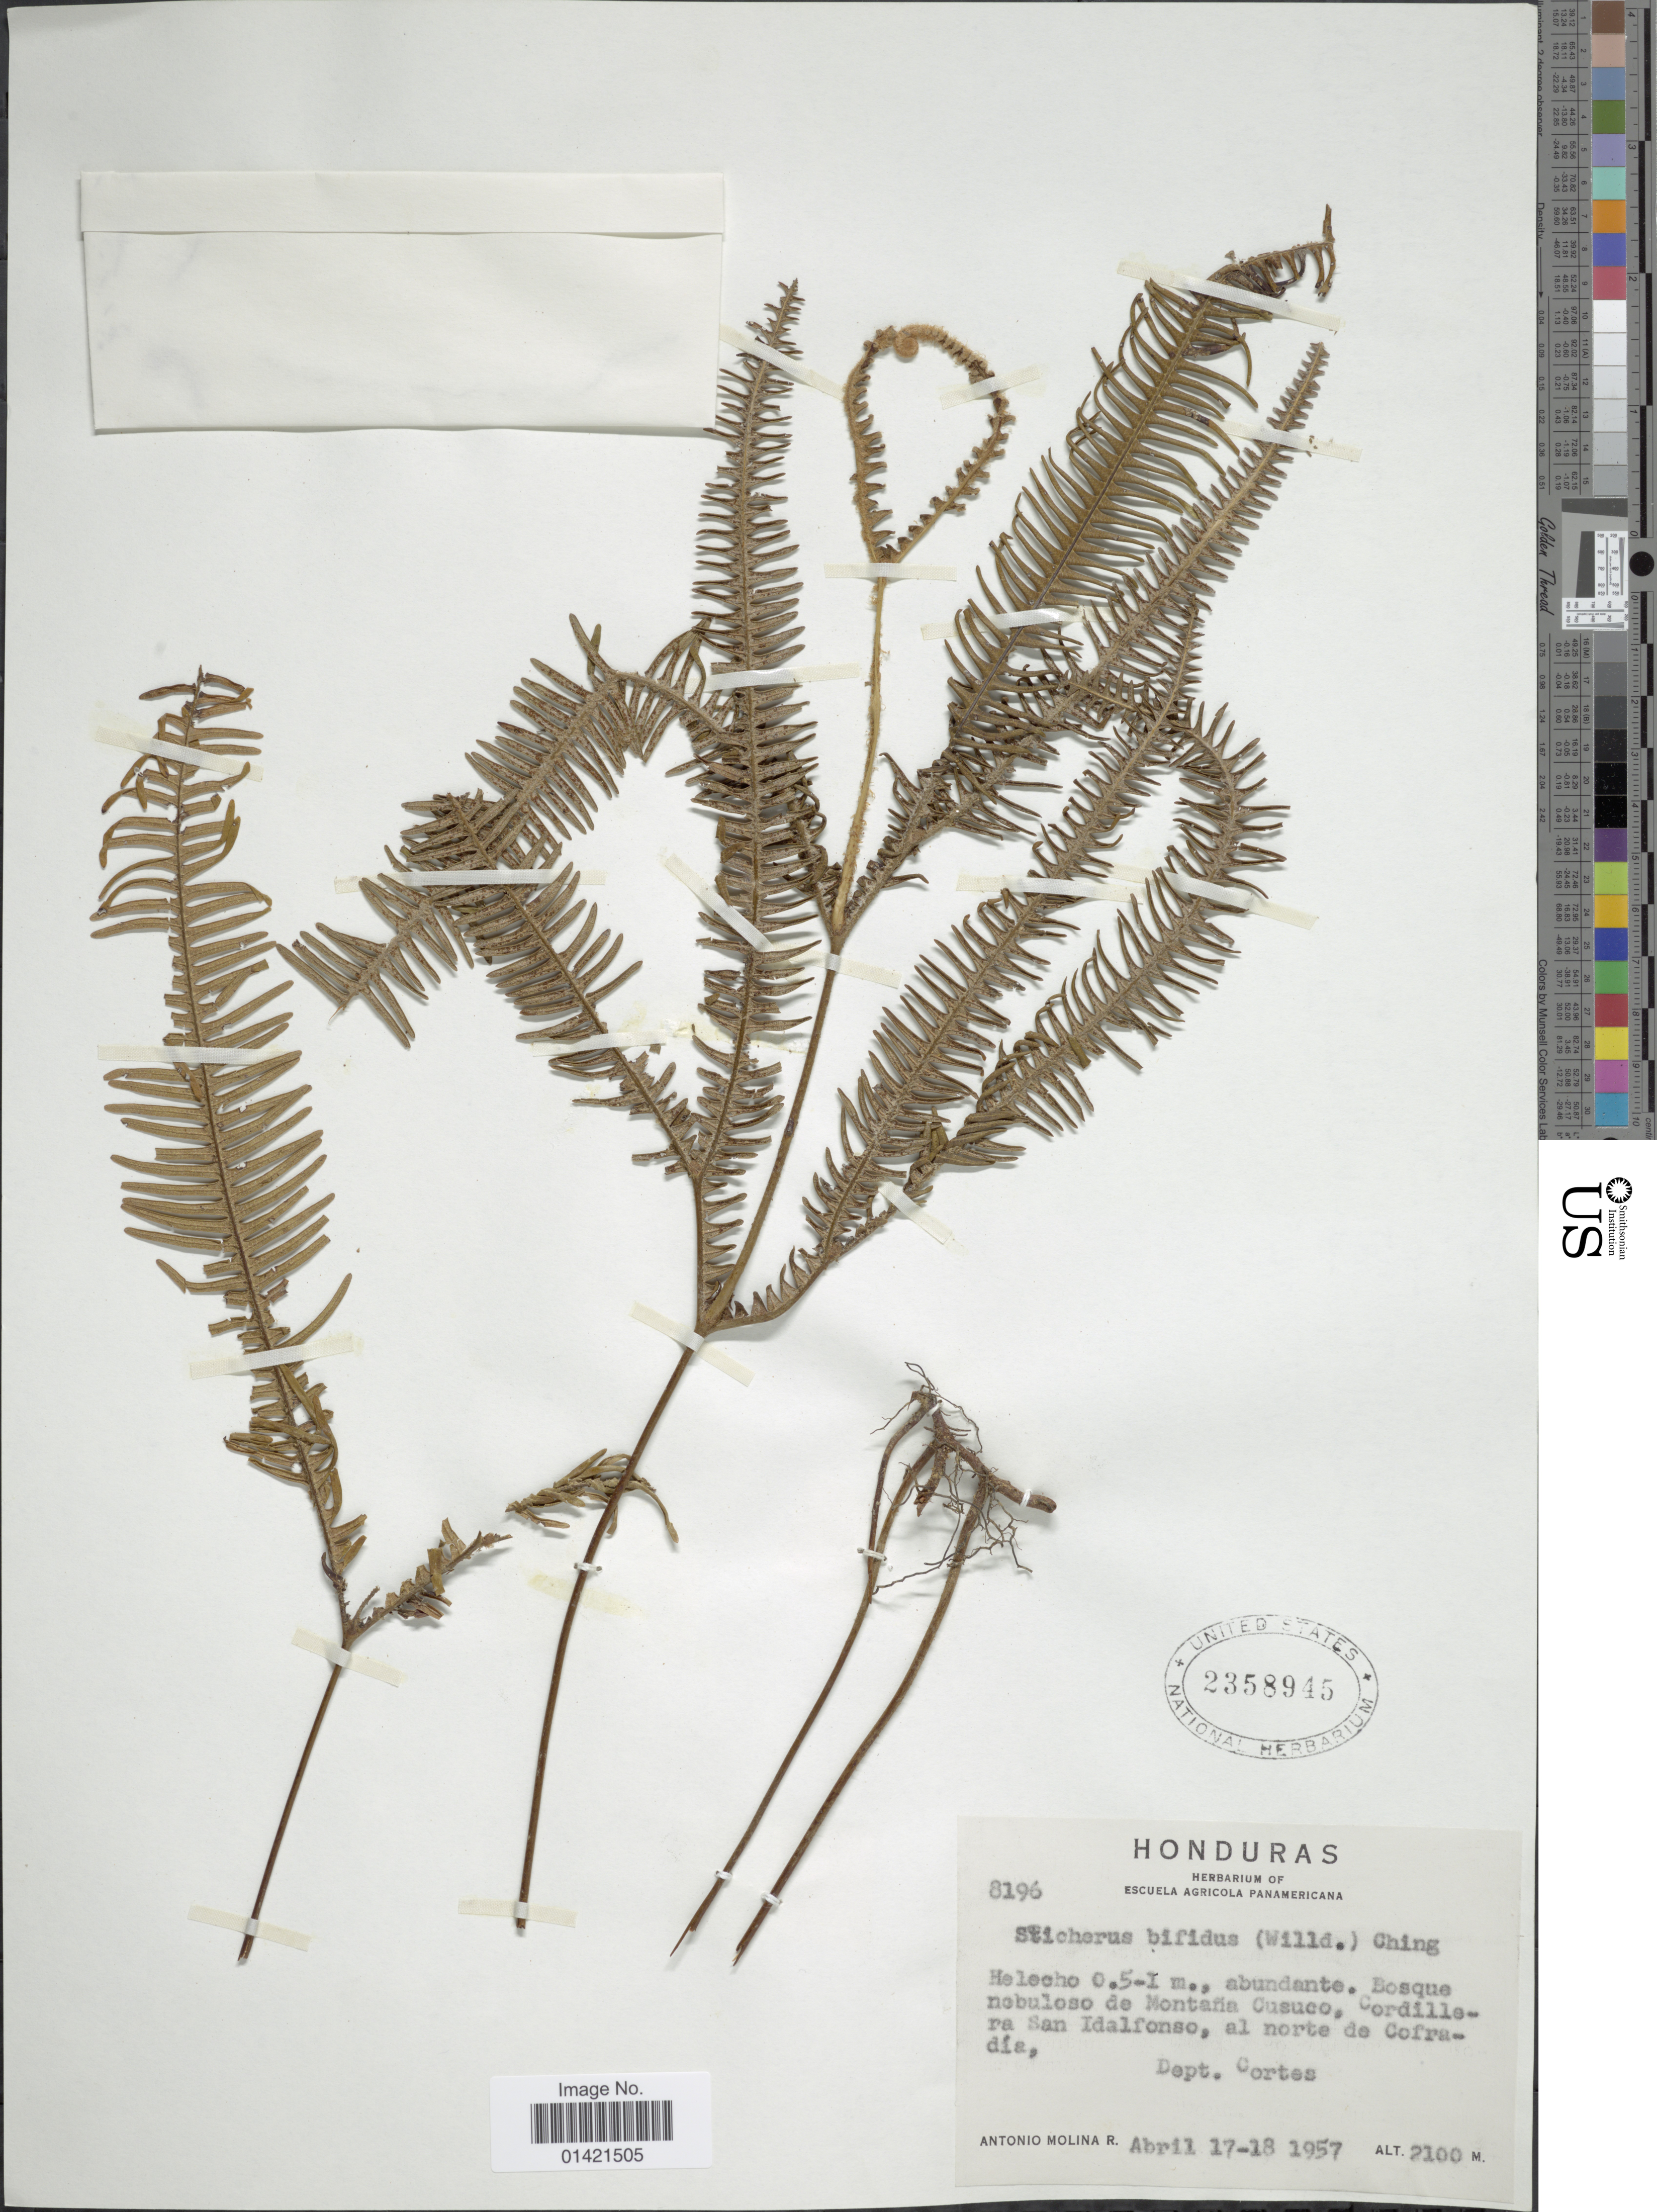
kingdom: Plantae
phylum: Tracheophyta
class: Polypodiopsida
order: Gleicheniales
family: Gleicheniaceae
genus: Sticherus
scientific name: Sticherus bifidus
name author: (Willd.) Ching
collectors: A. Molina R.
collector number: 8196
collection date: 1957-04-17/1957-04-18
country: Honduras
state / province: Cortés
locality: Bosque nobuloso de Montana Cusuco, Cordillera San Idalfonso, al norte de Cofradia, Dep. Cortes.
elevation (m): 2100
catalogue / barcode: US 2358945